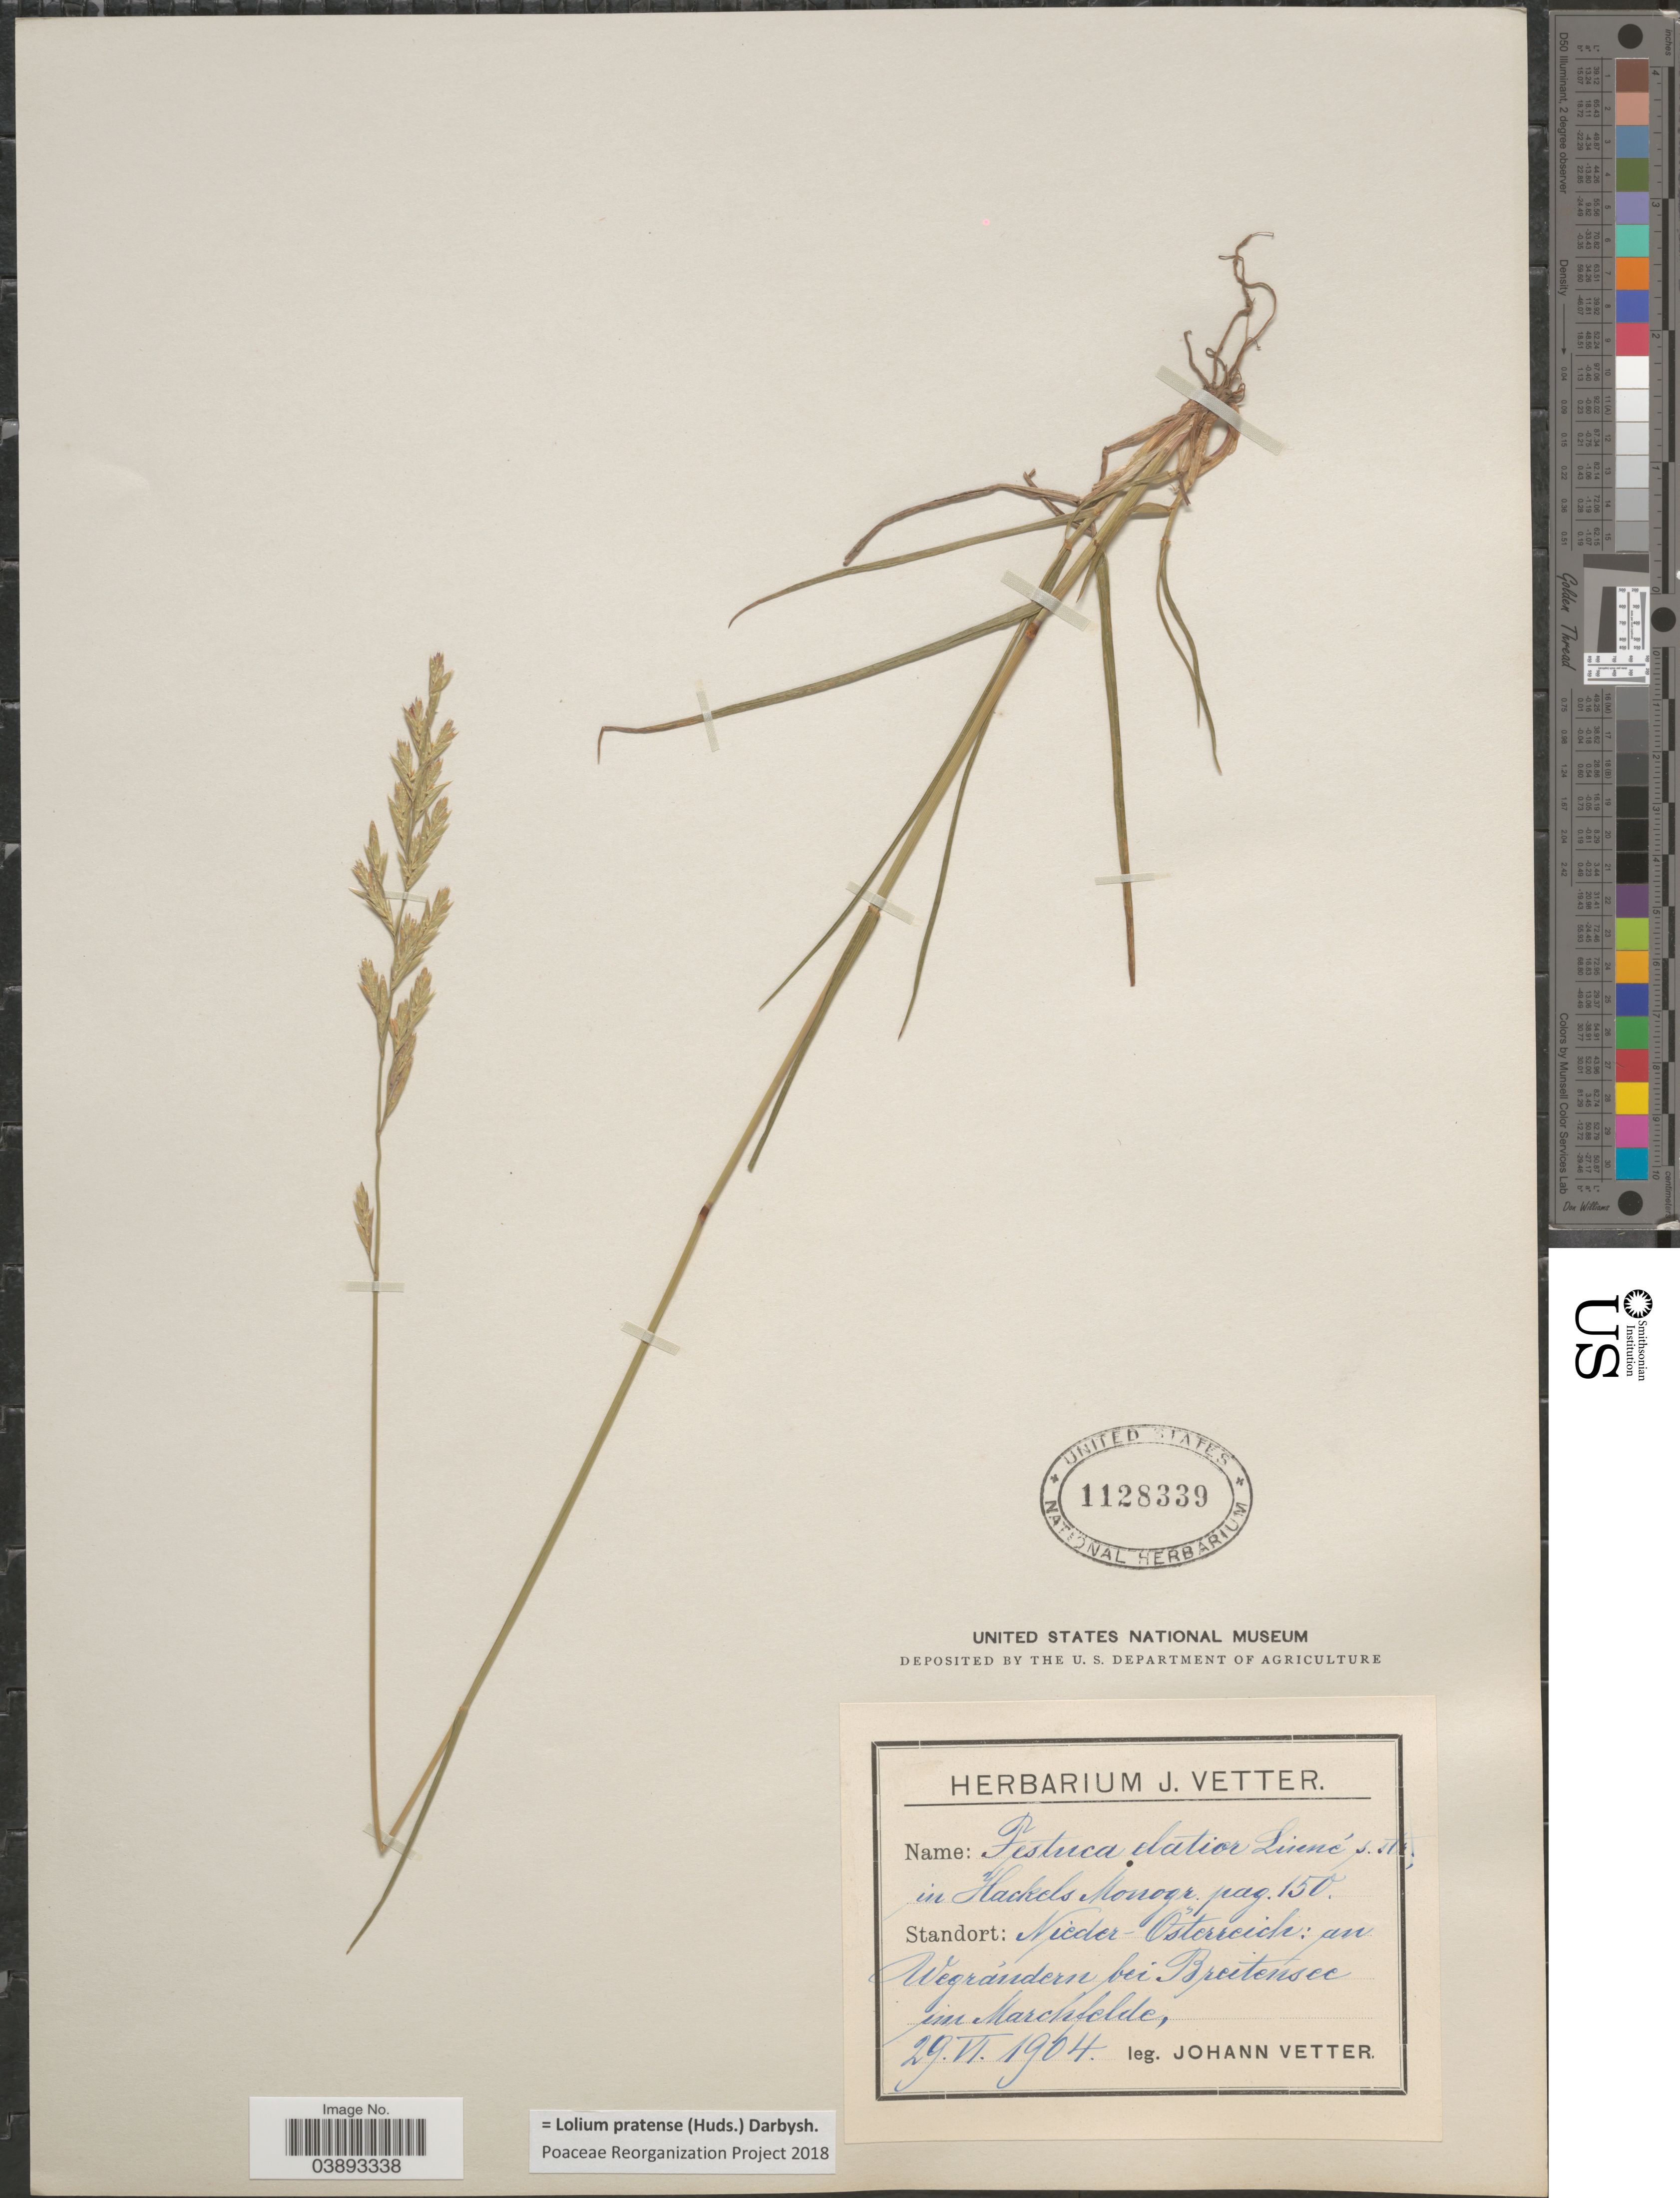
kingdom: Plantae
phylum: Tracheophyta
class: Liliopsida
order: Poales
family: Poaceae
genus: Lolium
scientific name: Lolium pratense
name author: (Huds.) Darbysh.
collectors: J. Vetter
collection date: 1964-06-29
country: Austria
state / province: Niederosterreich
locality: Standort: on Wegrandern bei Breitensee in Marchfelde.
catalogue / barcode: US 1128339